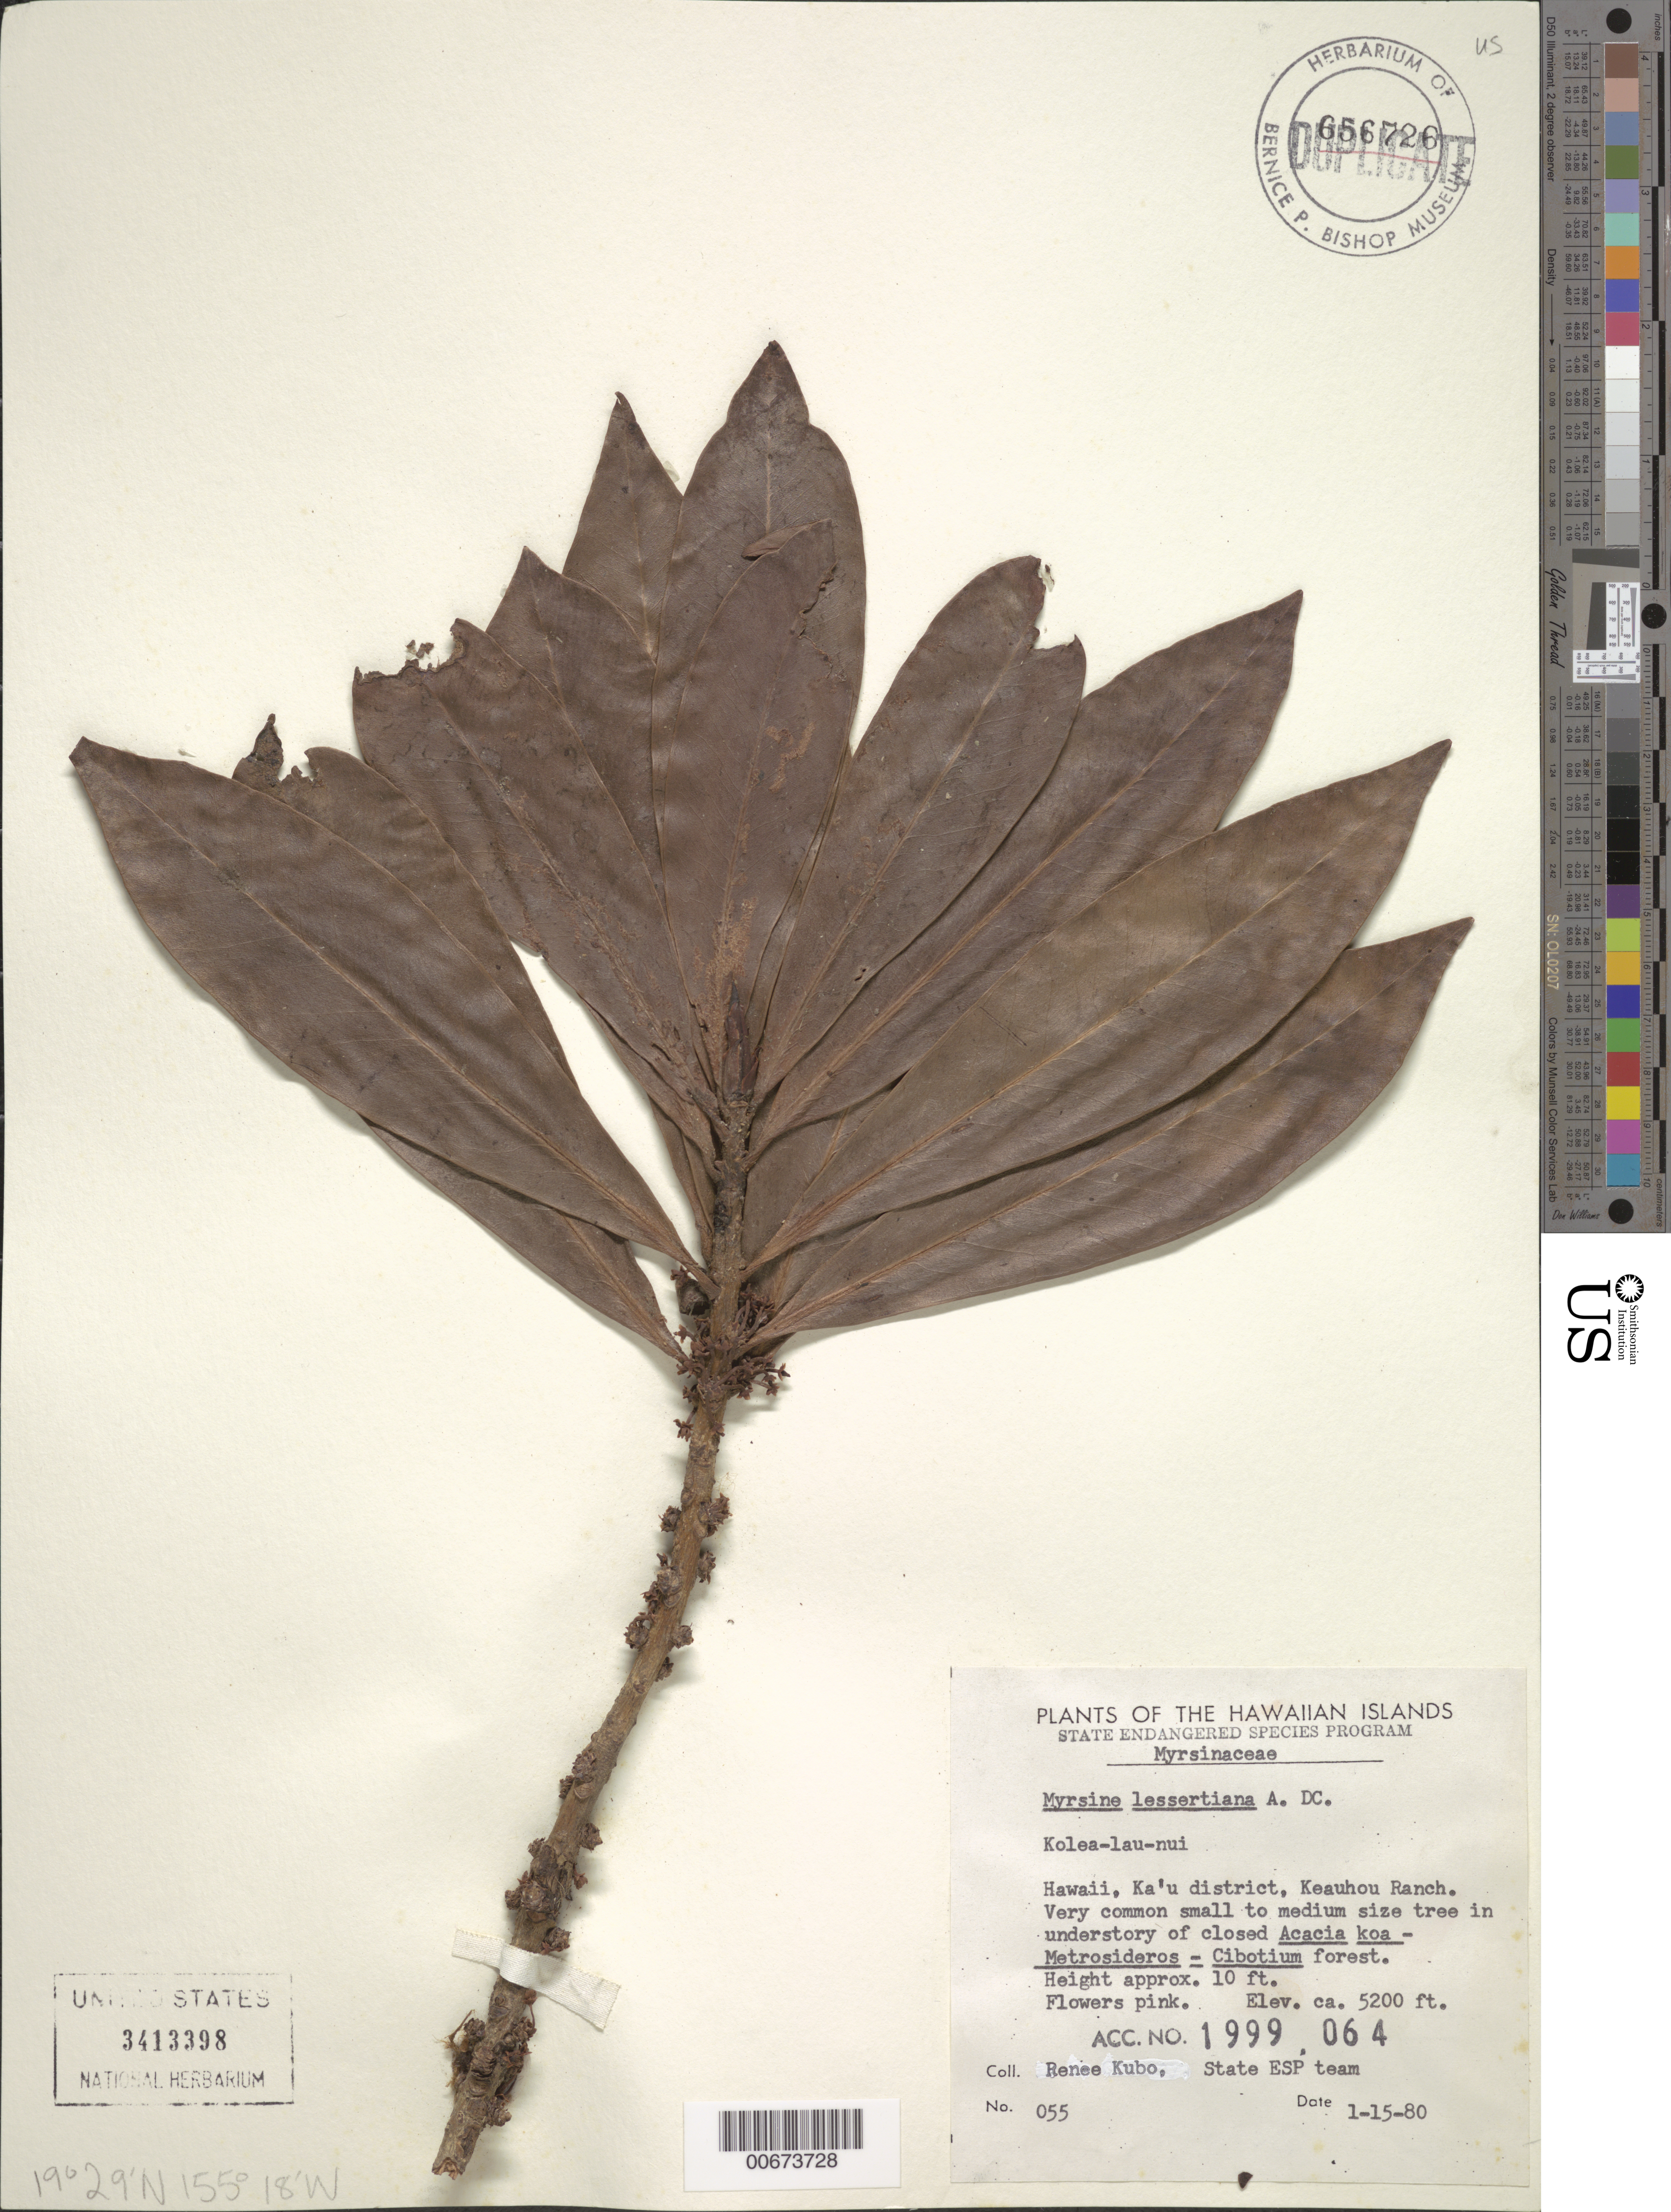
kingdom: Plantae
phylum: Tracheophyta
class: Magnoliopsida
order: Ericales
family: Primulaceae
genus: Myrsine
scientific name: Myrsine lessertiana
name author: A. DC.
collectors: R. Kubo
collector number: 055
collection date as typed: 15 Jan 1980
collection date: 1980-01-15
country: United States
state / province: Hawaii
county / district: Hawaii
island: Hawaii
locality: Ka'u District, Keauhou Ranch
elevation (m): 1585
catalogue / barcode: US 3413398